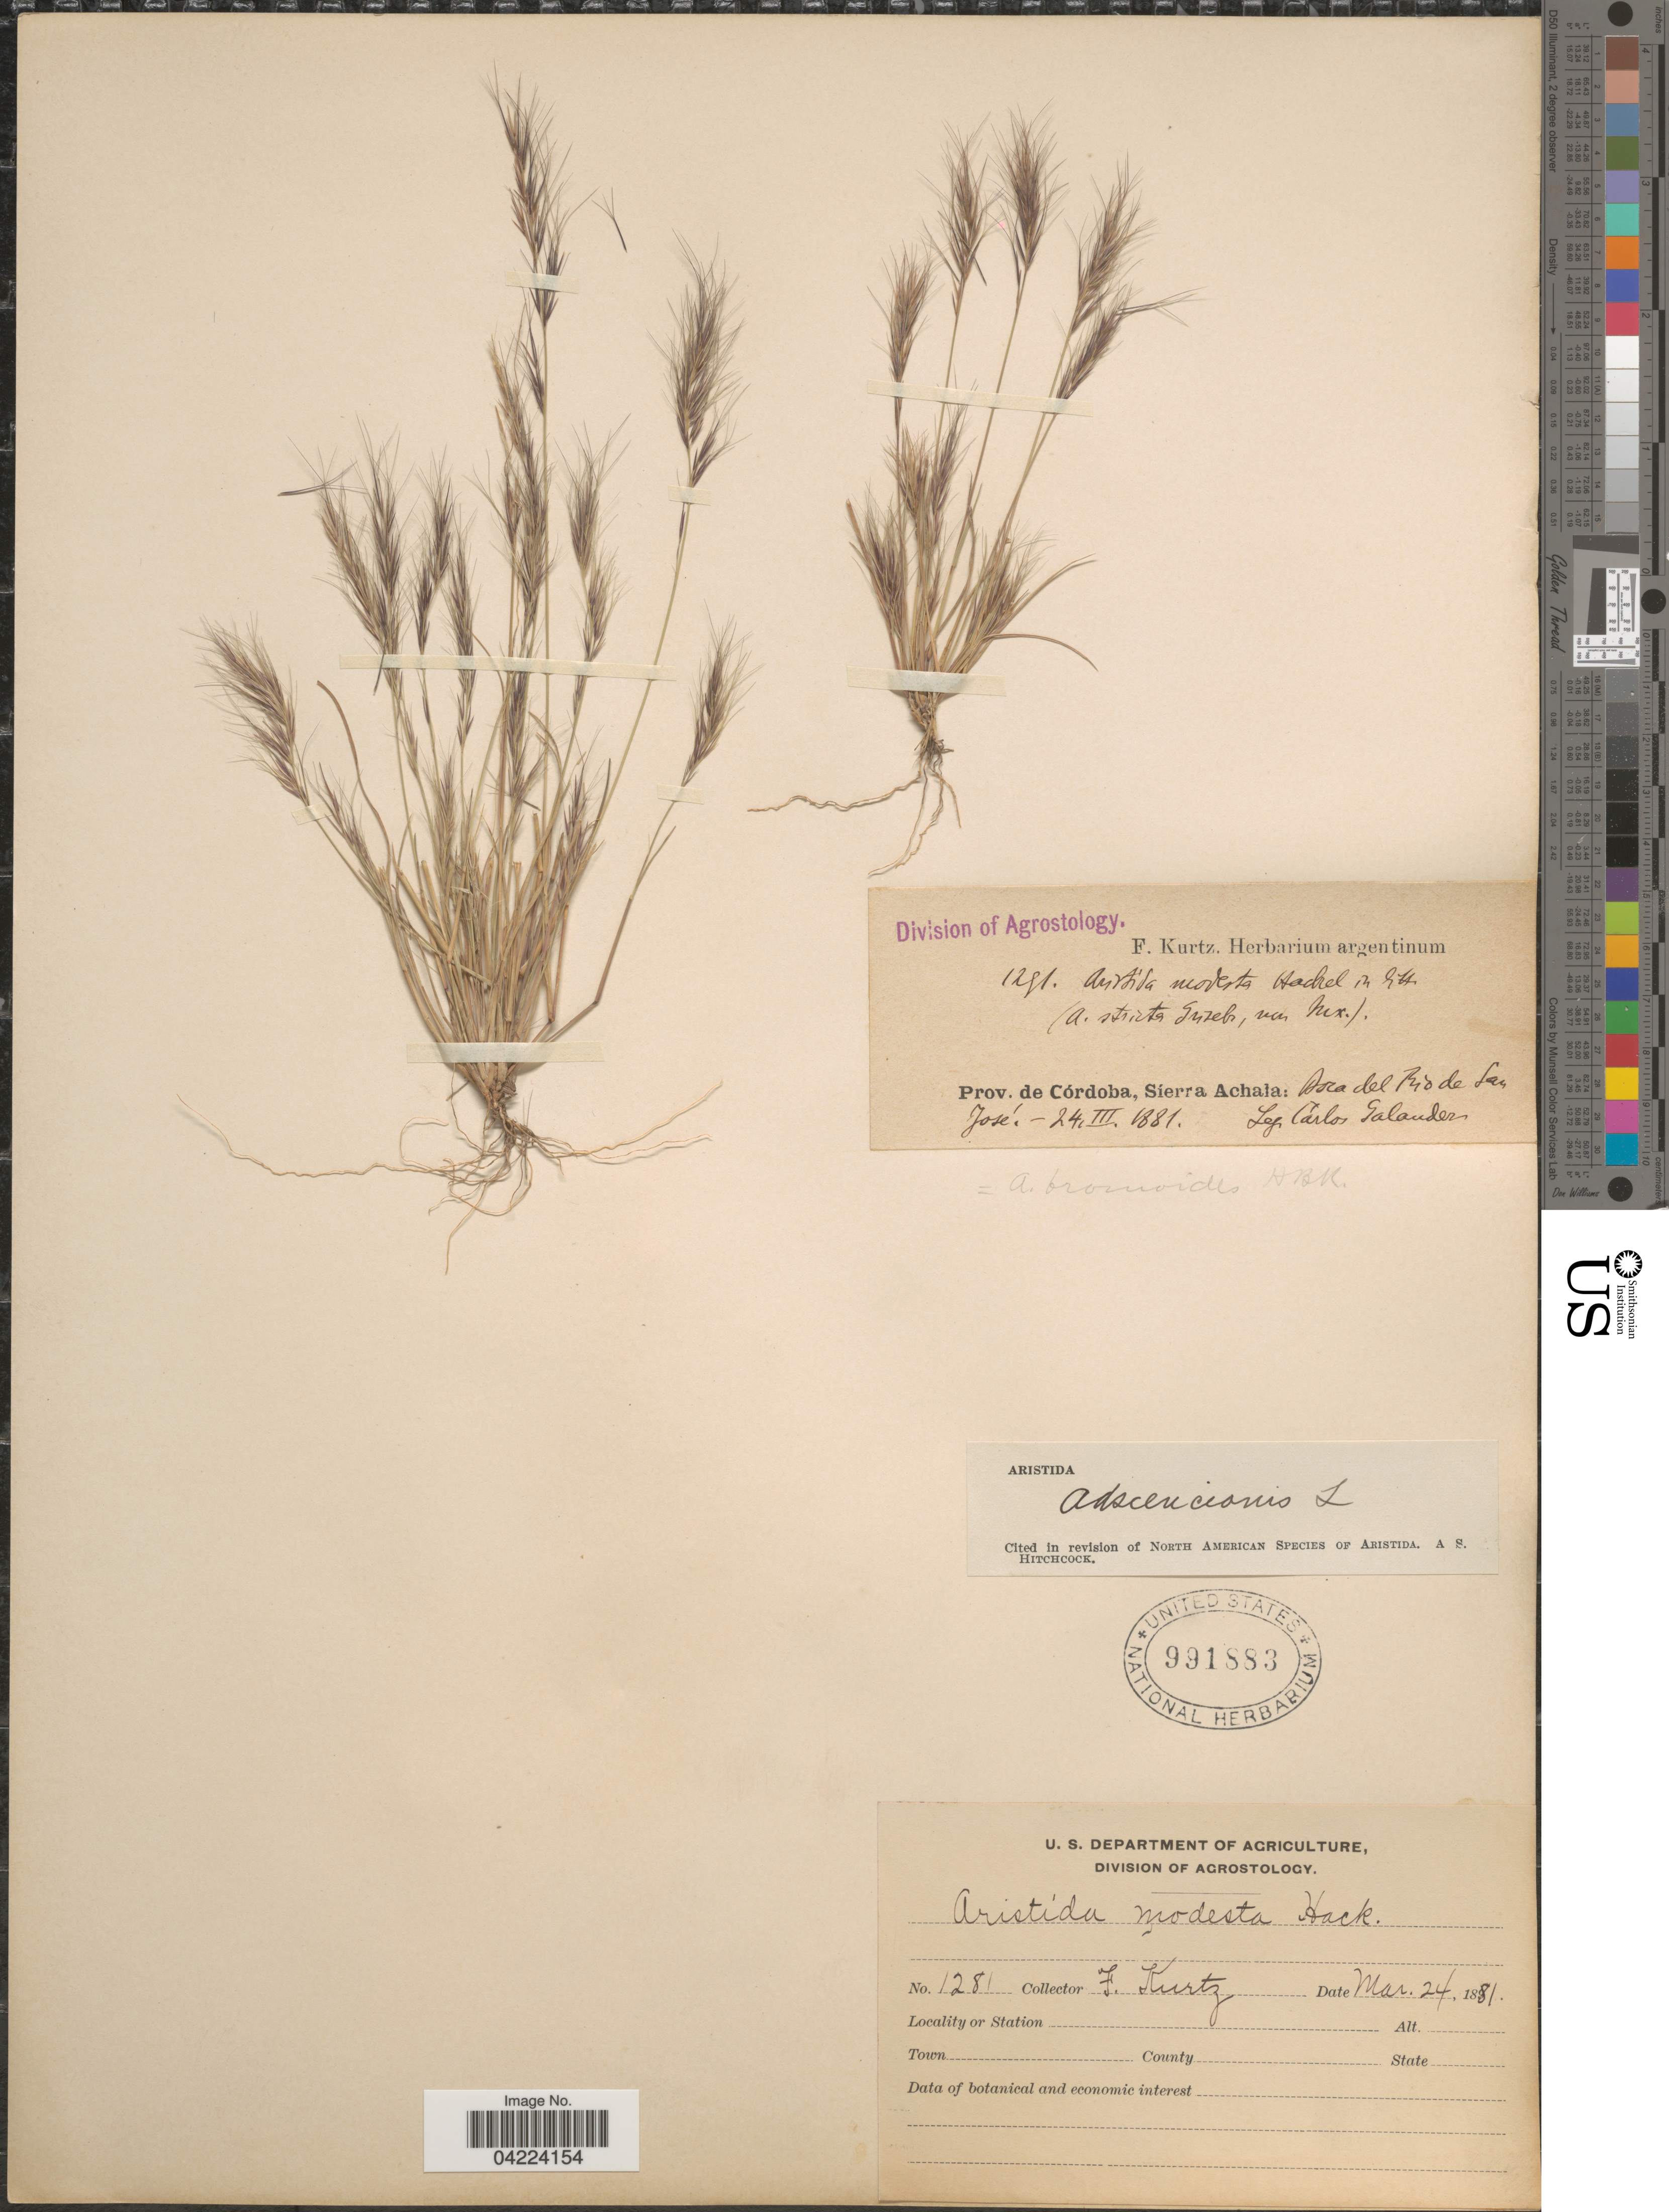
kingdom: Plantae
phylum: Tracheophyta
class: Liliopsida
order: Poales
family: Poaceae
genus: Aristida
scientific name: Aristida adscensionis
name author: L.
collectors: C. Galander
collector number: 1281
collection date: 1881-03-24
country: Argentina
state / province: Cordoba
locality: Sierra Achala: Boca del Rio de San José.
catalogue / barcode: US 991883